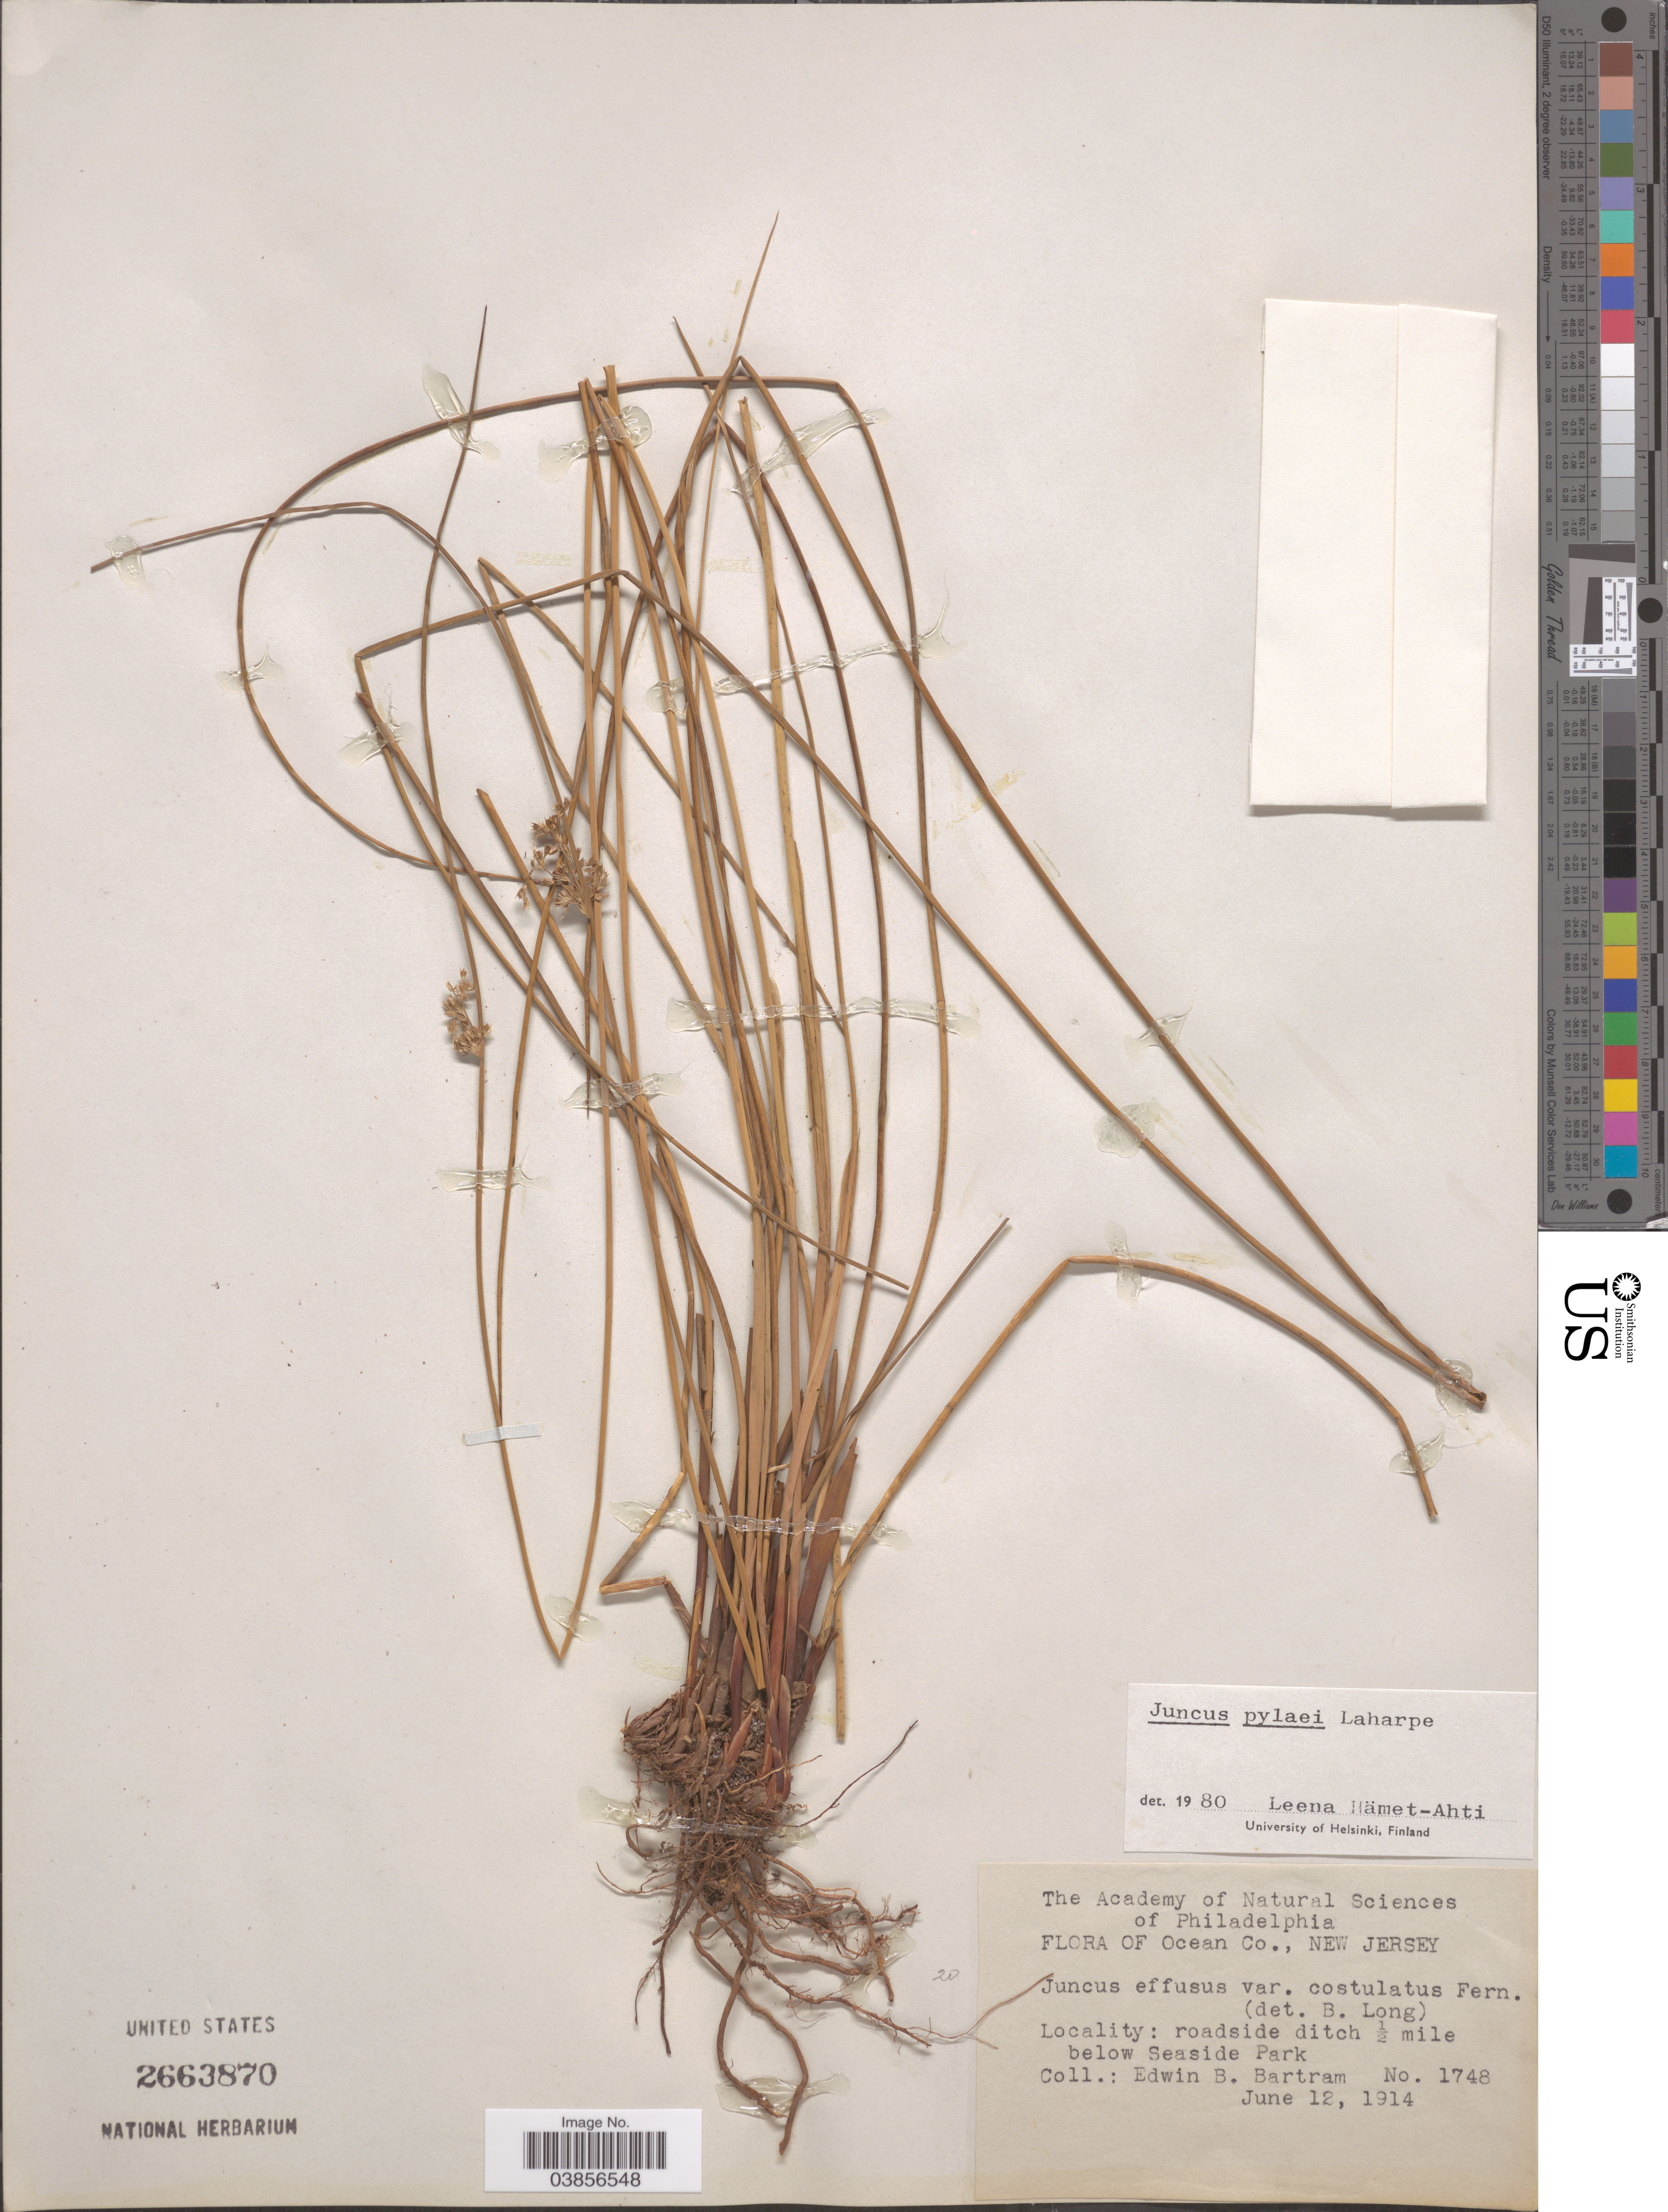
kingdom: Plantae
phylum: Tracheophyta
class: Liliopsida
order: Poales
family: Juncaceae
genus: Juncus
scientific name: Juncus pylaei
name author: Laharpe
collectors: E. B. Bartram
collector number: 1748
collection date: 1914-06-12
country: United States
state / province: New Jersey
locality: Ocean Co. Roadside ditch ½ mile below Seaside Park.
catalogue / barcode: US 2663870